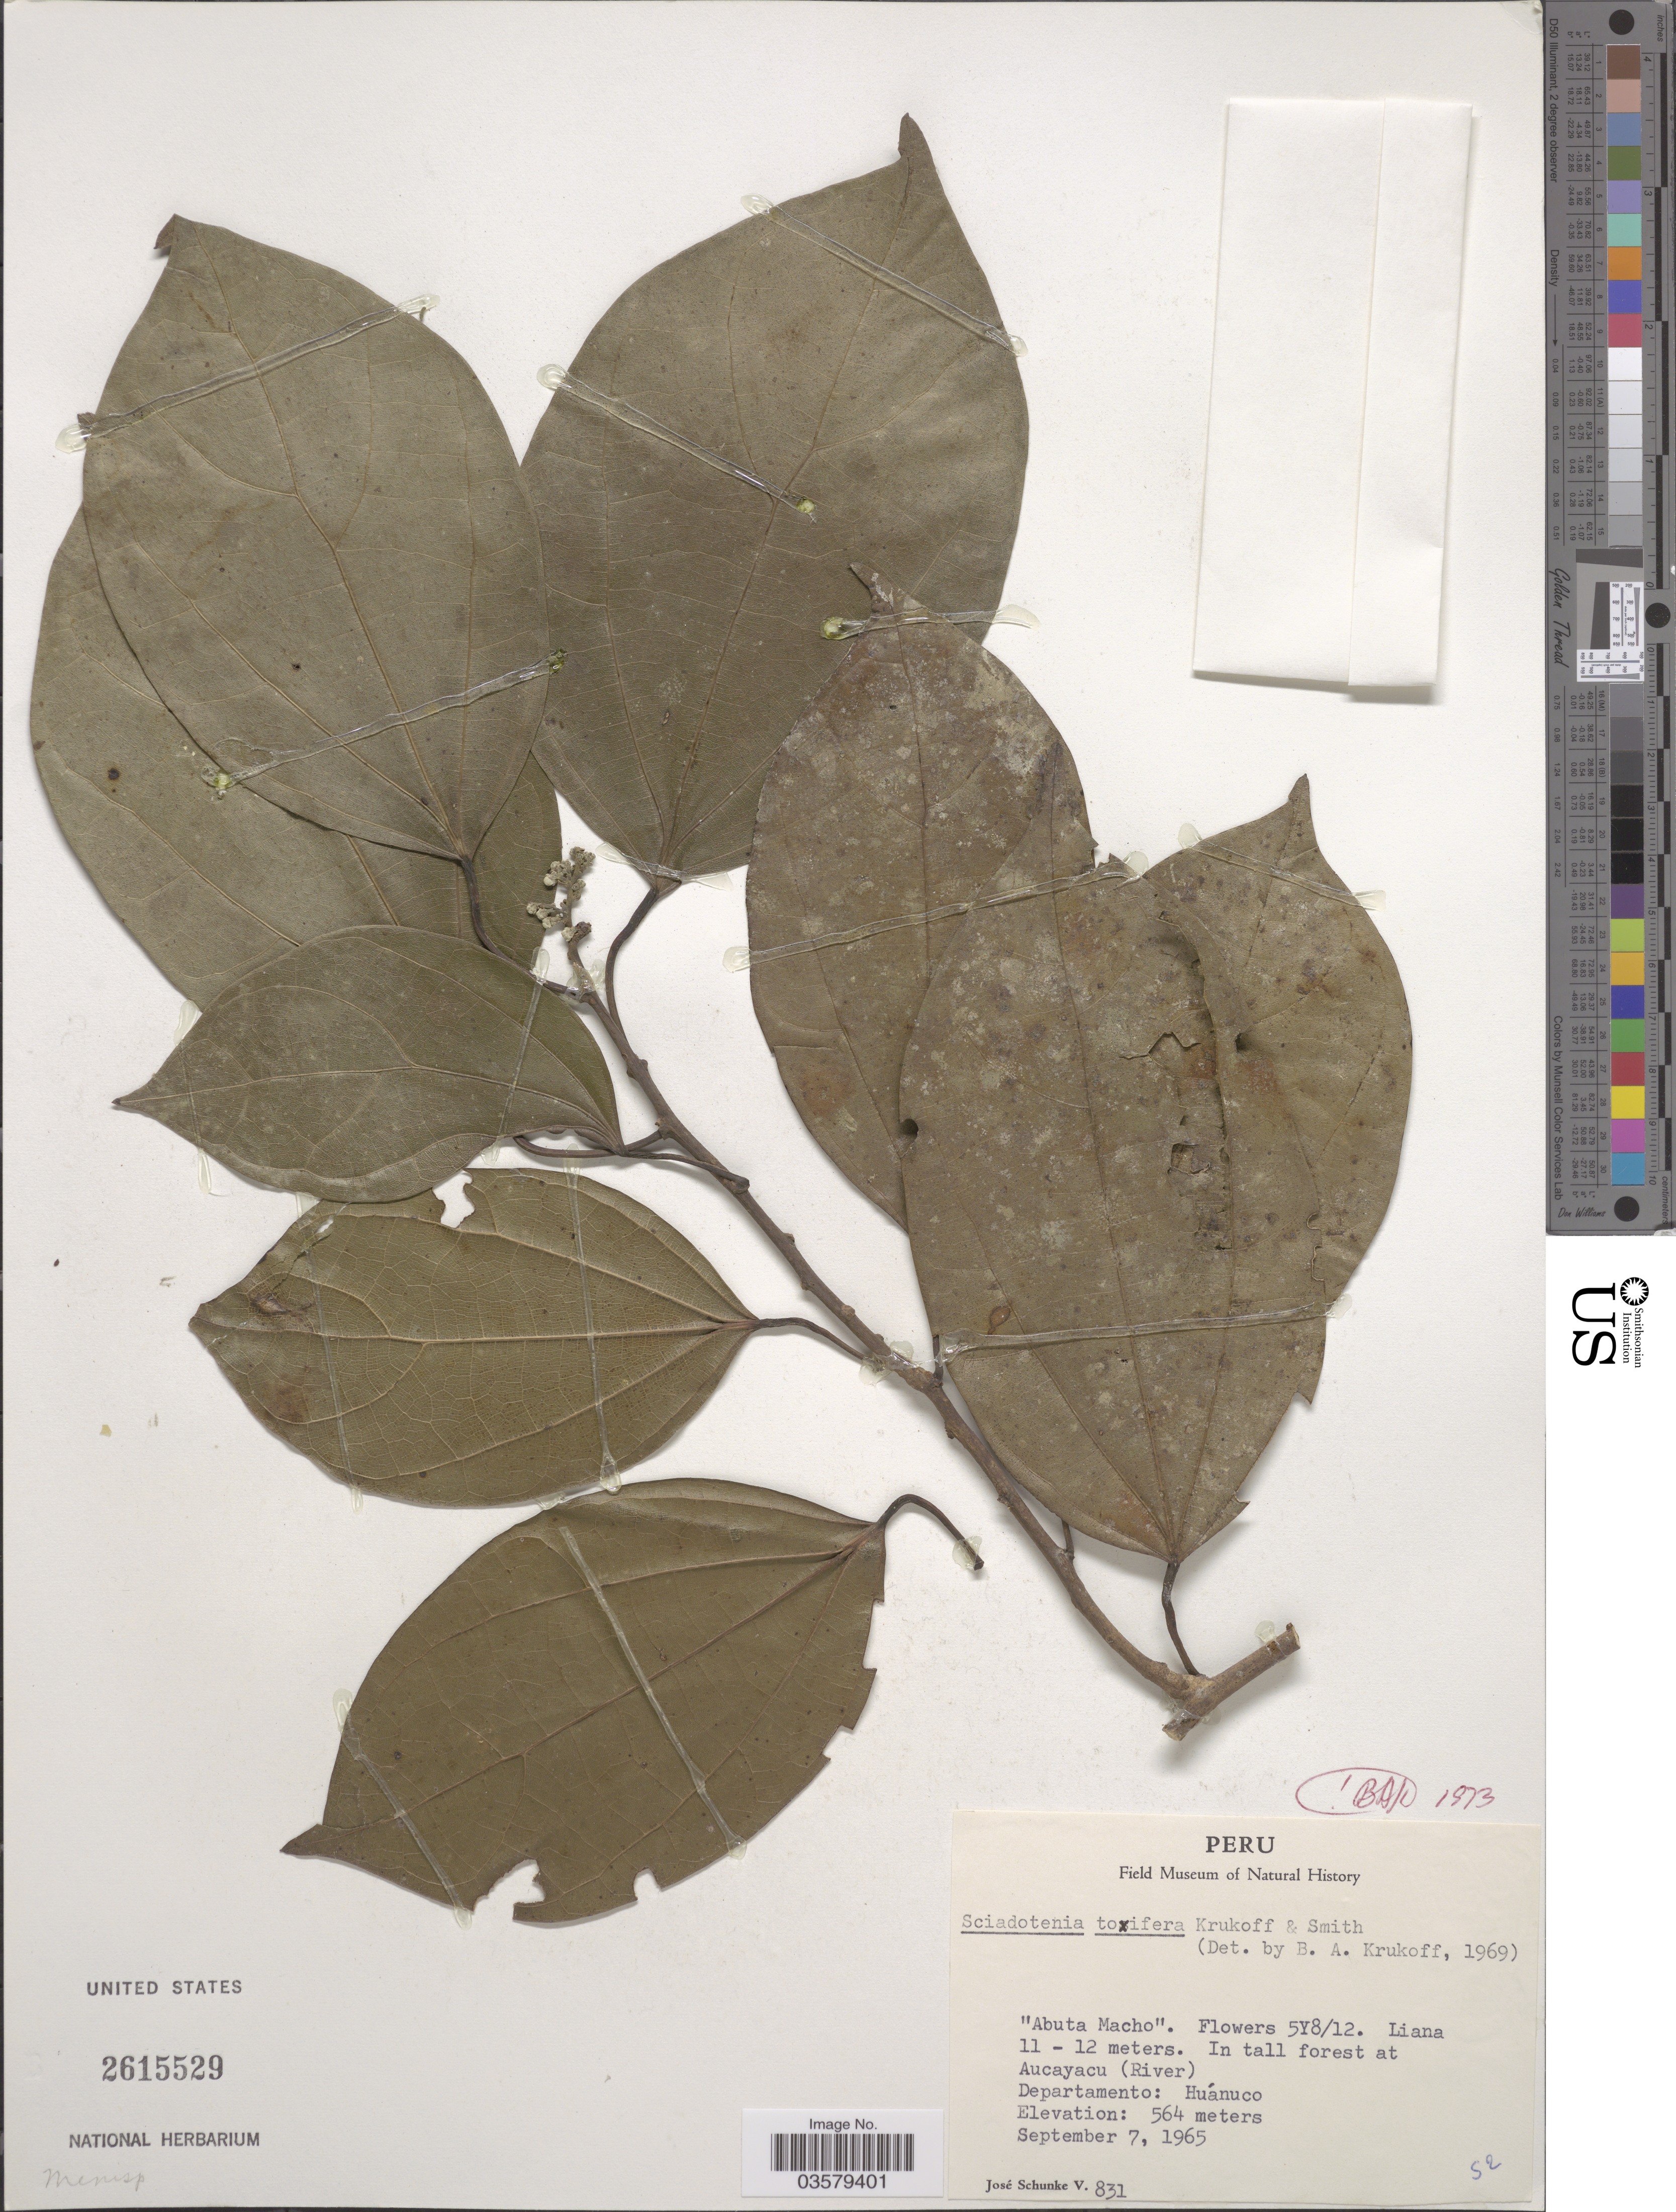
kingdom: Plantae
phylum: Tracheophyta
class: Magnoliopsida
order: Ranunculales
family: Menispermaceae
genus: Sciadotenia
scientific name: Sciadotenia toxifera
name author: Krukoff & A.C. Sm.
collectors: J. Schunke Vigo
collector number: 831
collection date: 1965-09-07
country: Peru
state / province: Huánuco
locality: In tall forest at Aucayacu (River). Departamento: Huánuco.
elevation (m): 564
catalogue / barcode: US 2615529